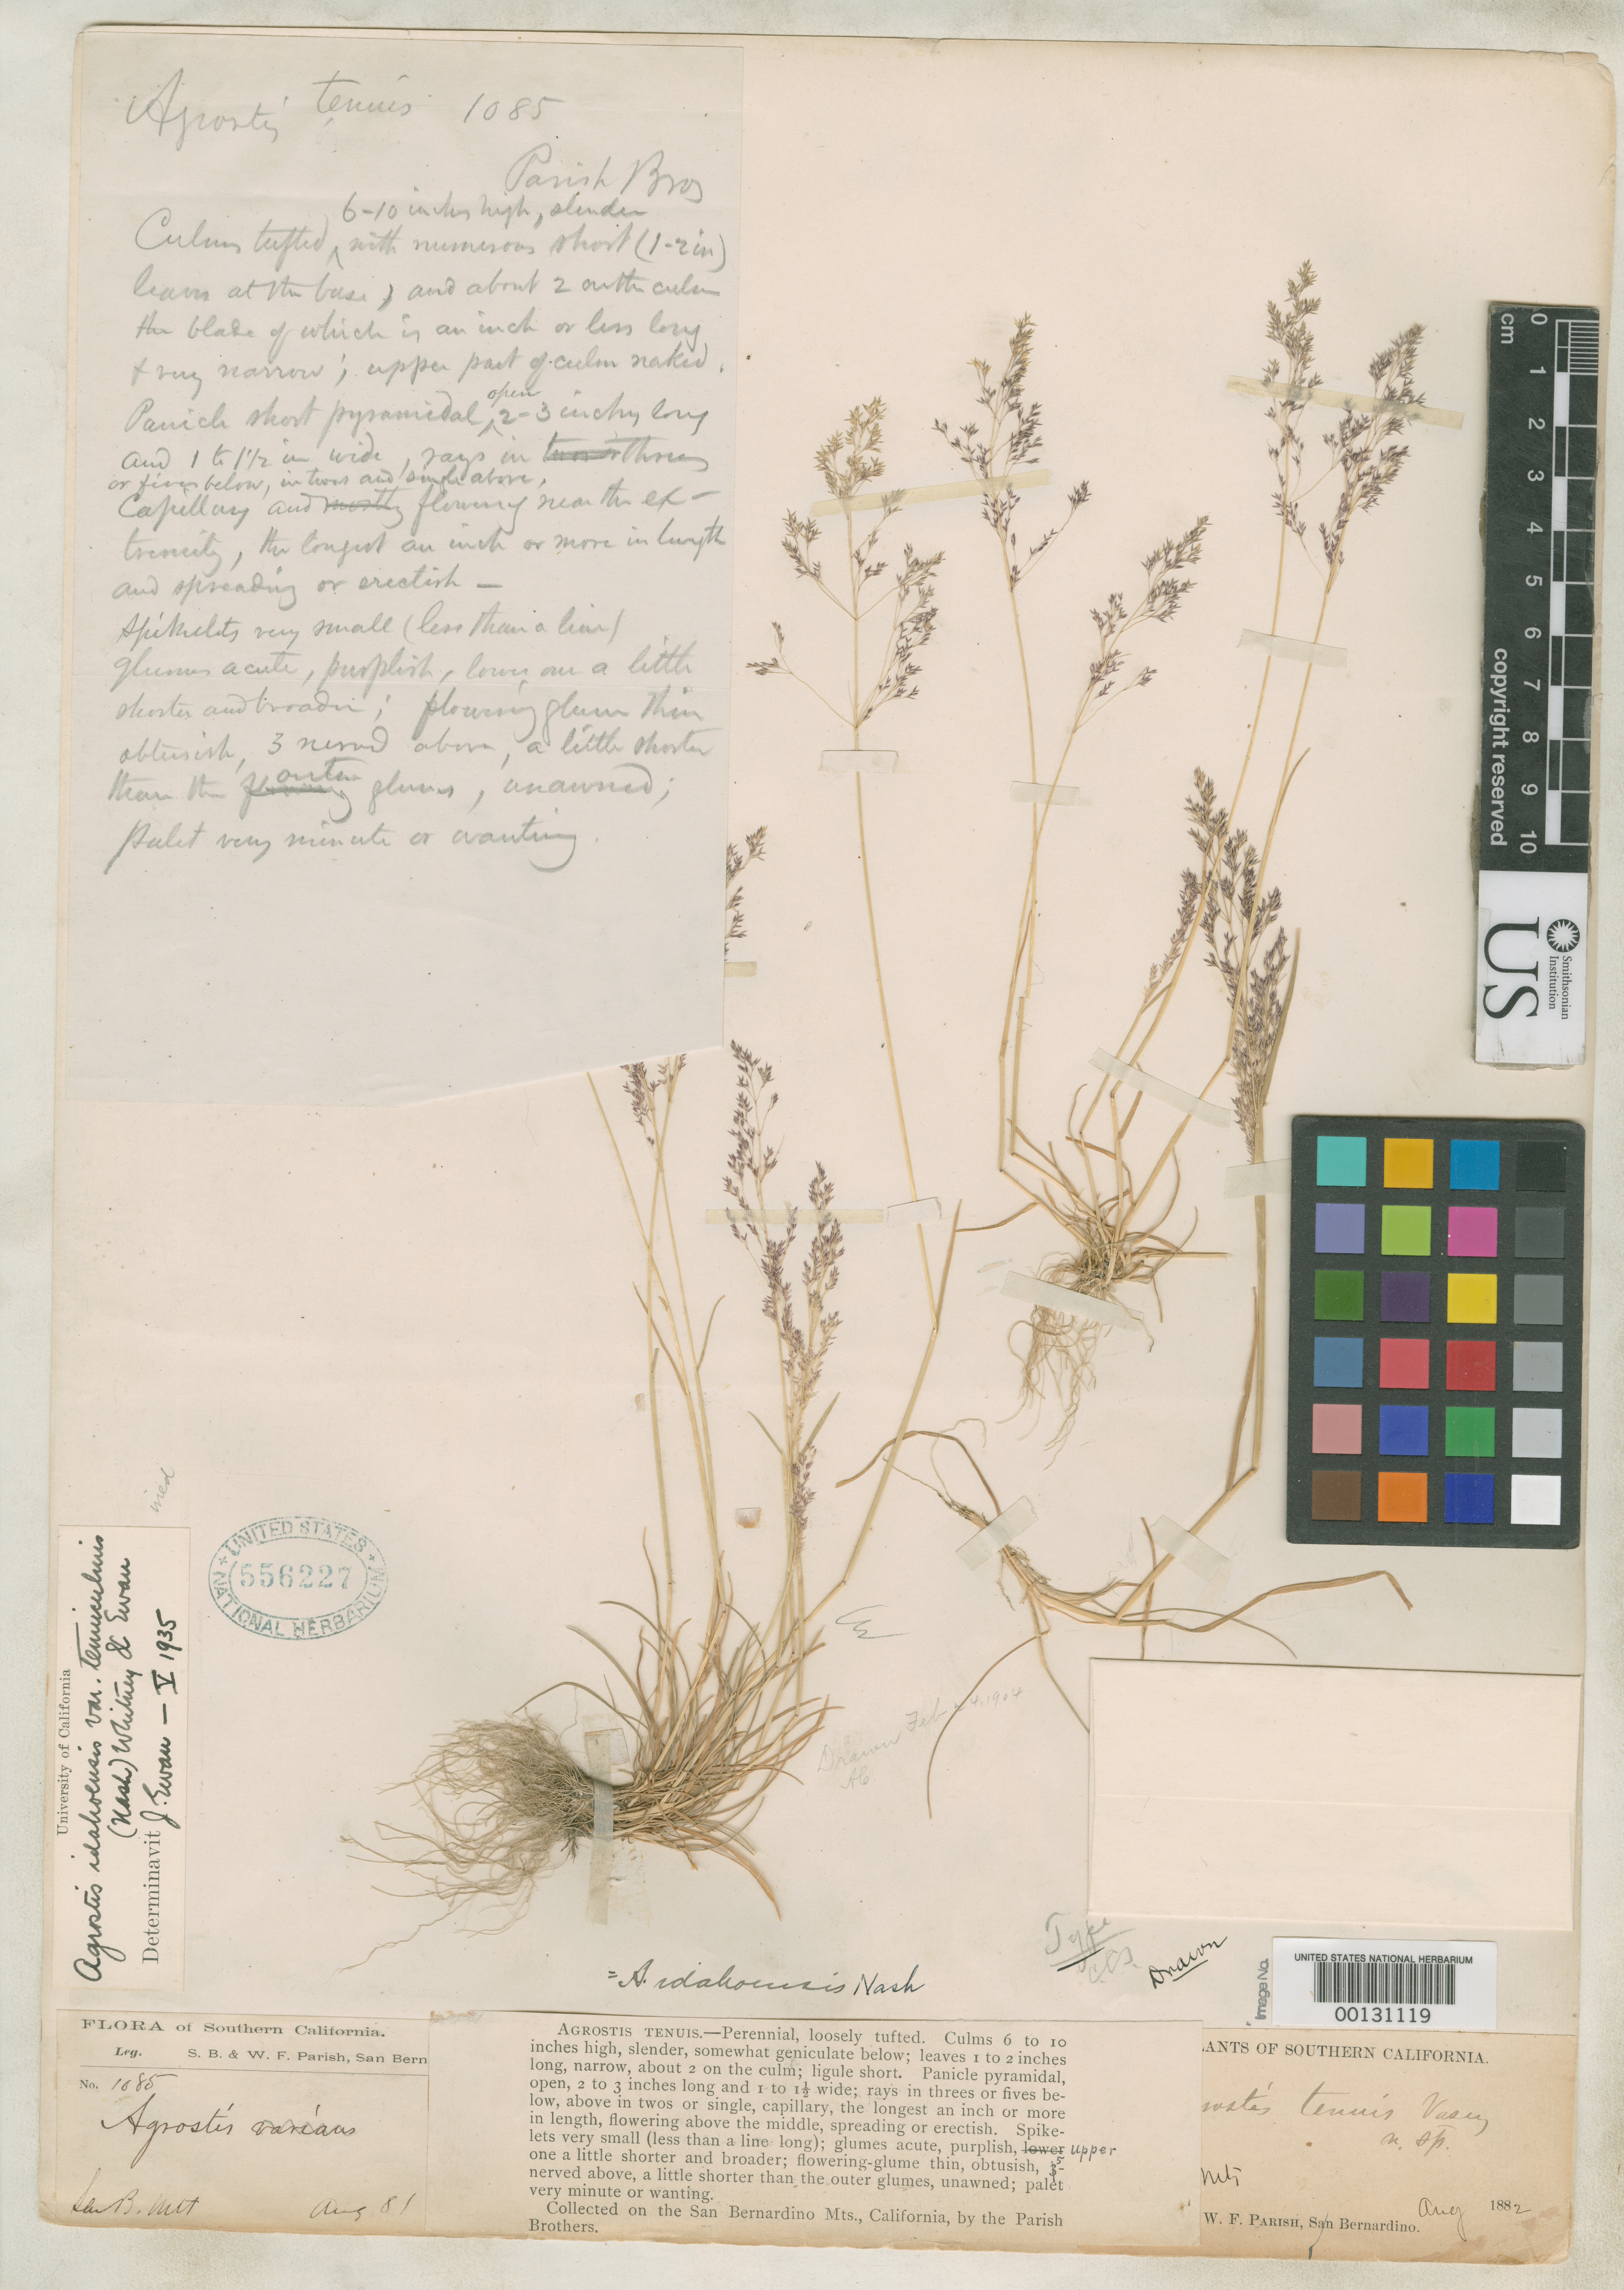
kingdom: Plantae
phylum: Tracheophyta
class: Liliopsida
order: Poales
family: Poaceae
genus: Agrostis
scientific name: Agrostis tenuis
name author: Vasey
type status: Holotype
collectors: S. B. Parish & W. F. Parish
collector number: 1085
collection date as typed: Aug 1881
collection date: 1881-08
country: United States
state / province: California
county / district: San Bernardino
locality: San Bernardino Mts.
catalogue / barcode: US 556227